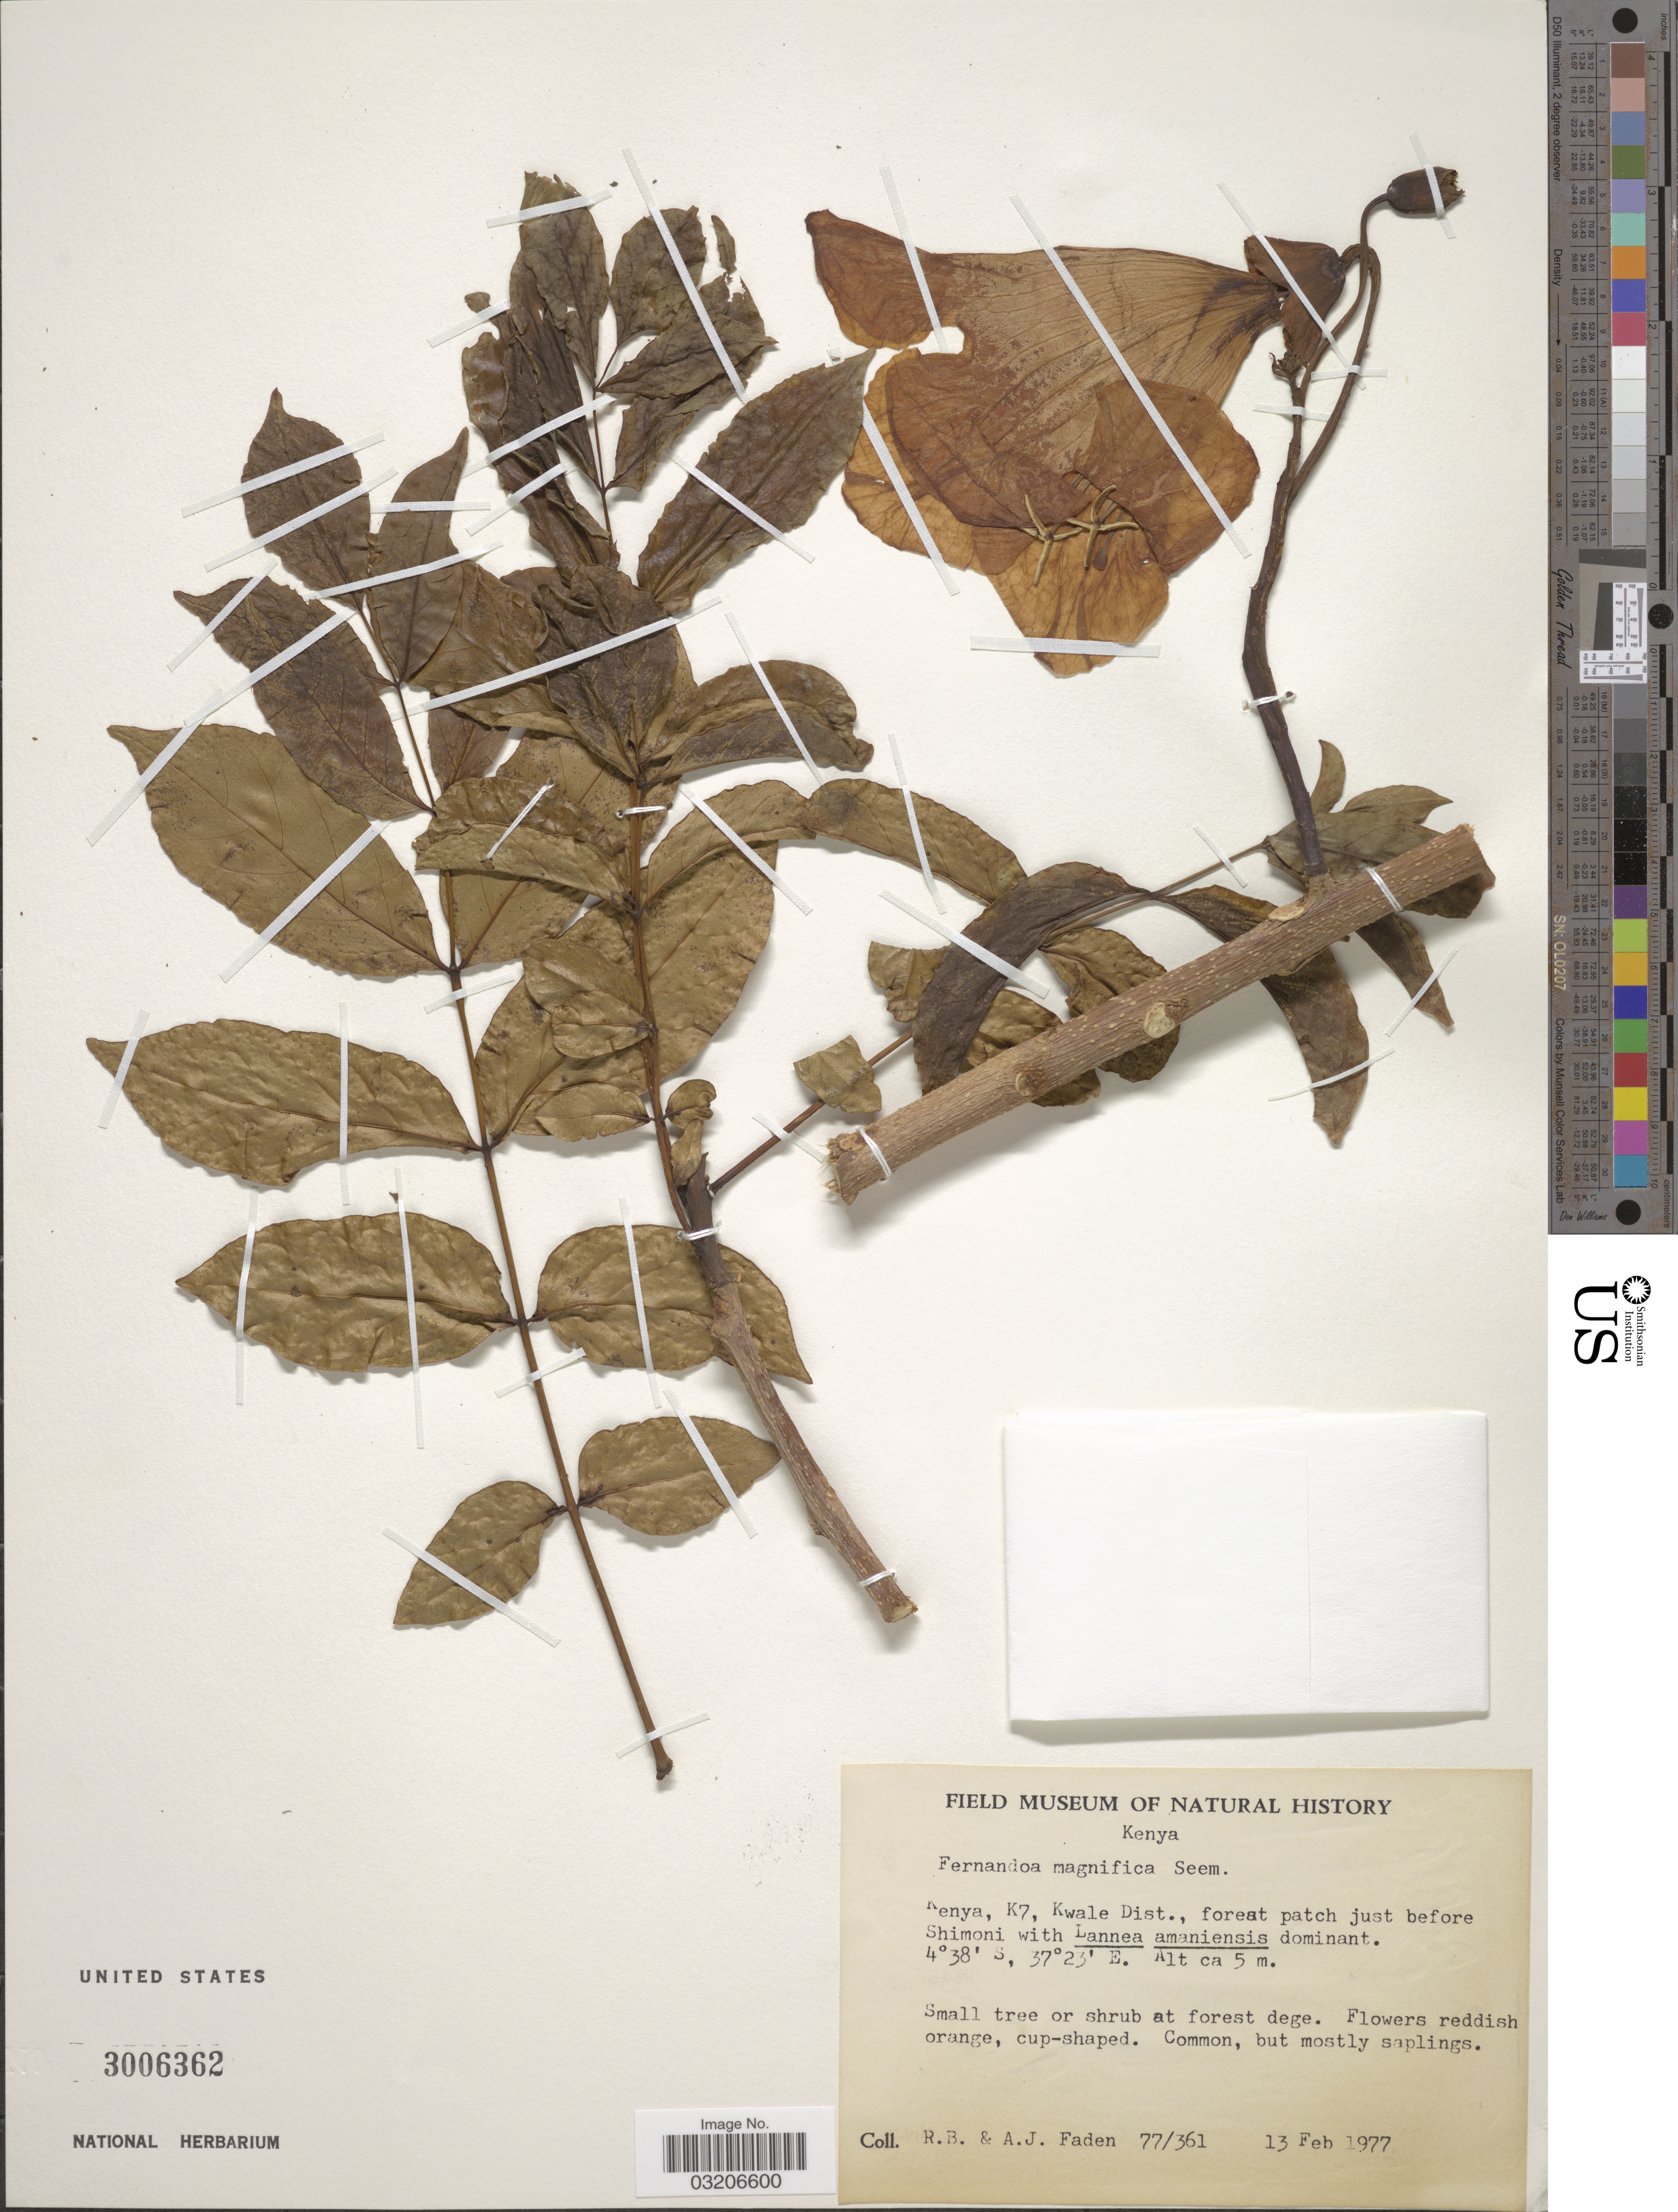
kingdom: Plantae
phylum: Tracheophyta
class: Magnoliopsida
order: Lamiales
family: Bignoniaceae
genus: Fernandoa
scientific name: Fernandoa magnifica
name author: Seem.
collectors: R. B. Faden & A. J. Faden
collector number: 77/361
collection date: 1977-02-13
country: Kenya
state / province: Kwale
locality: K7, Kwale Dist.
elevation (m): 5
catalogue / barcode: US 3006362